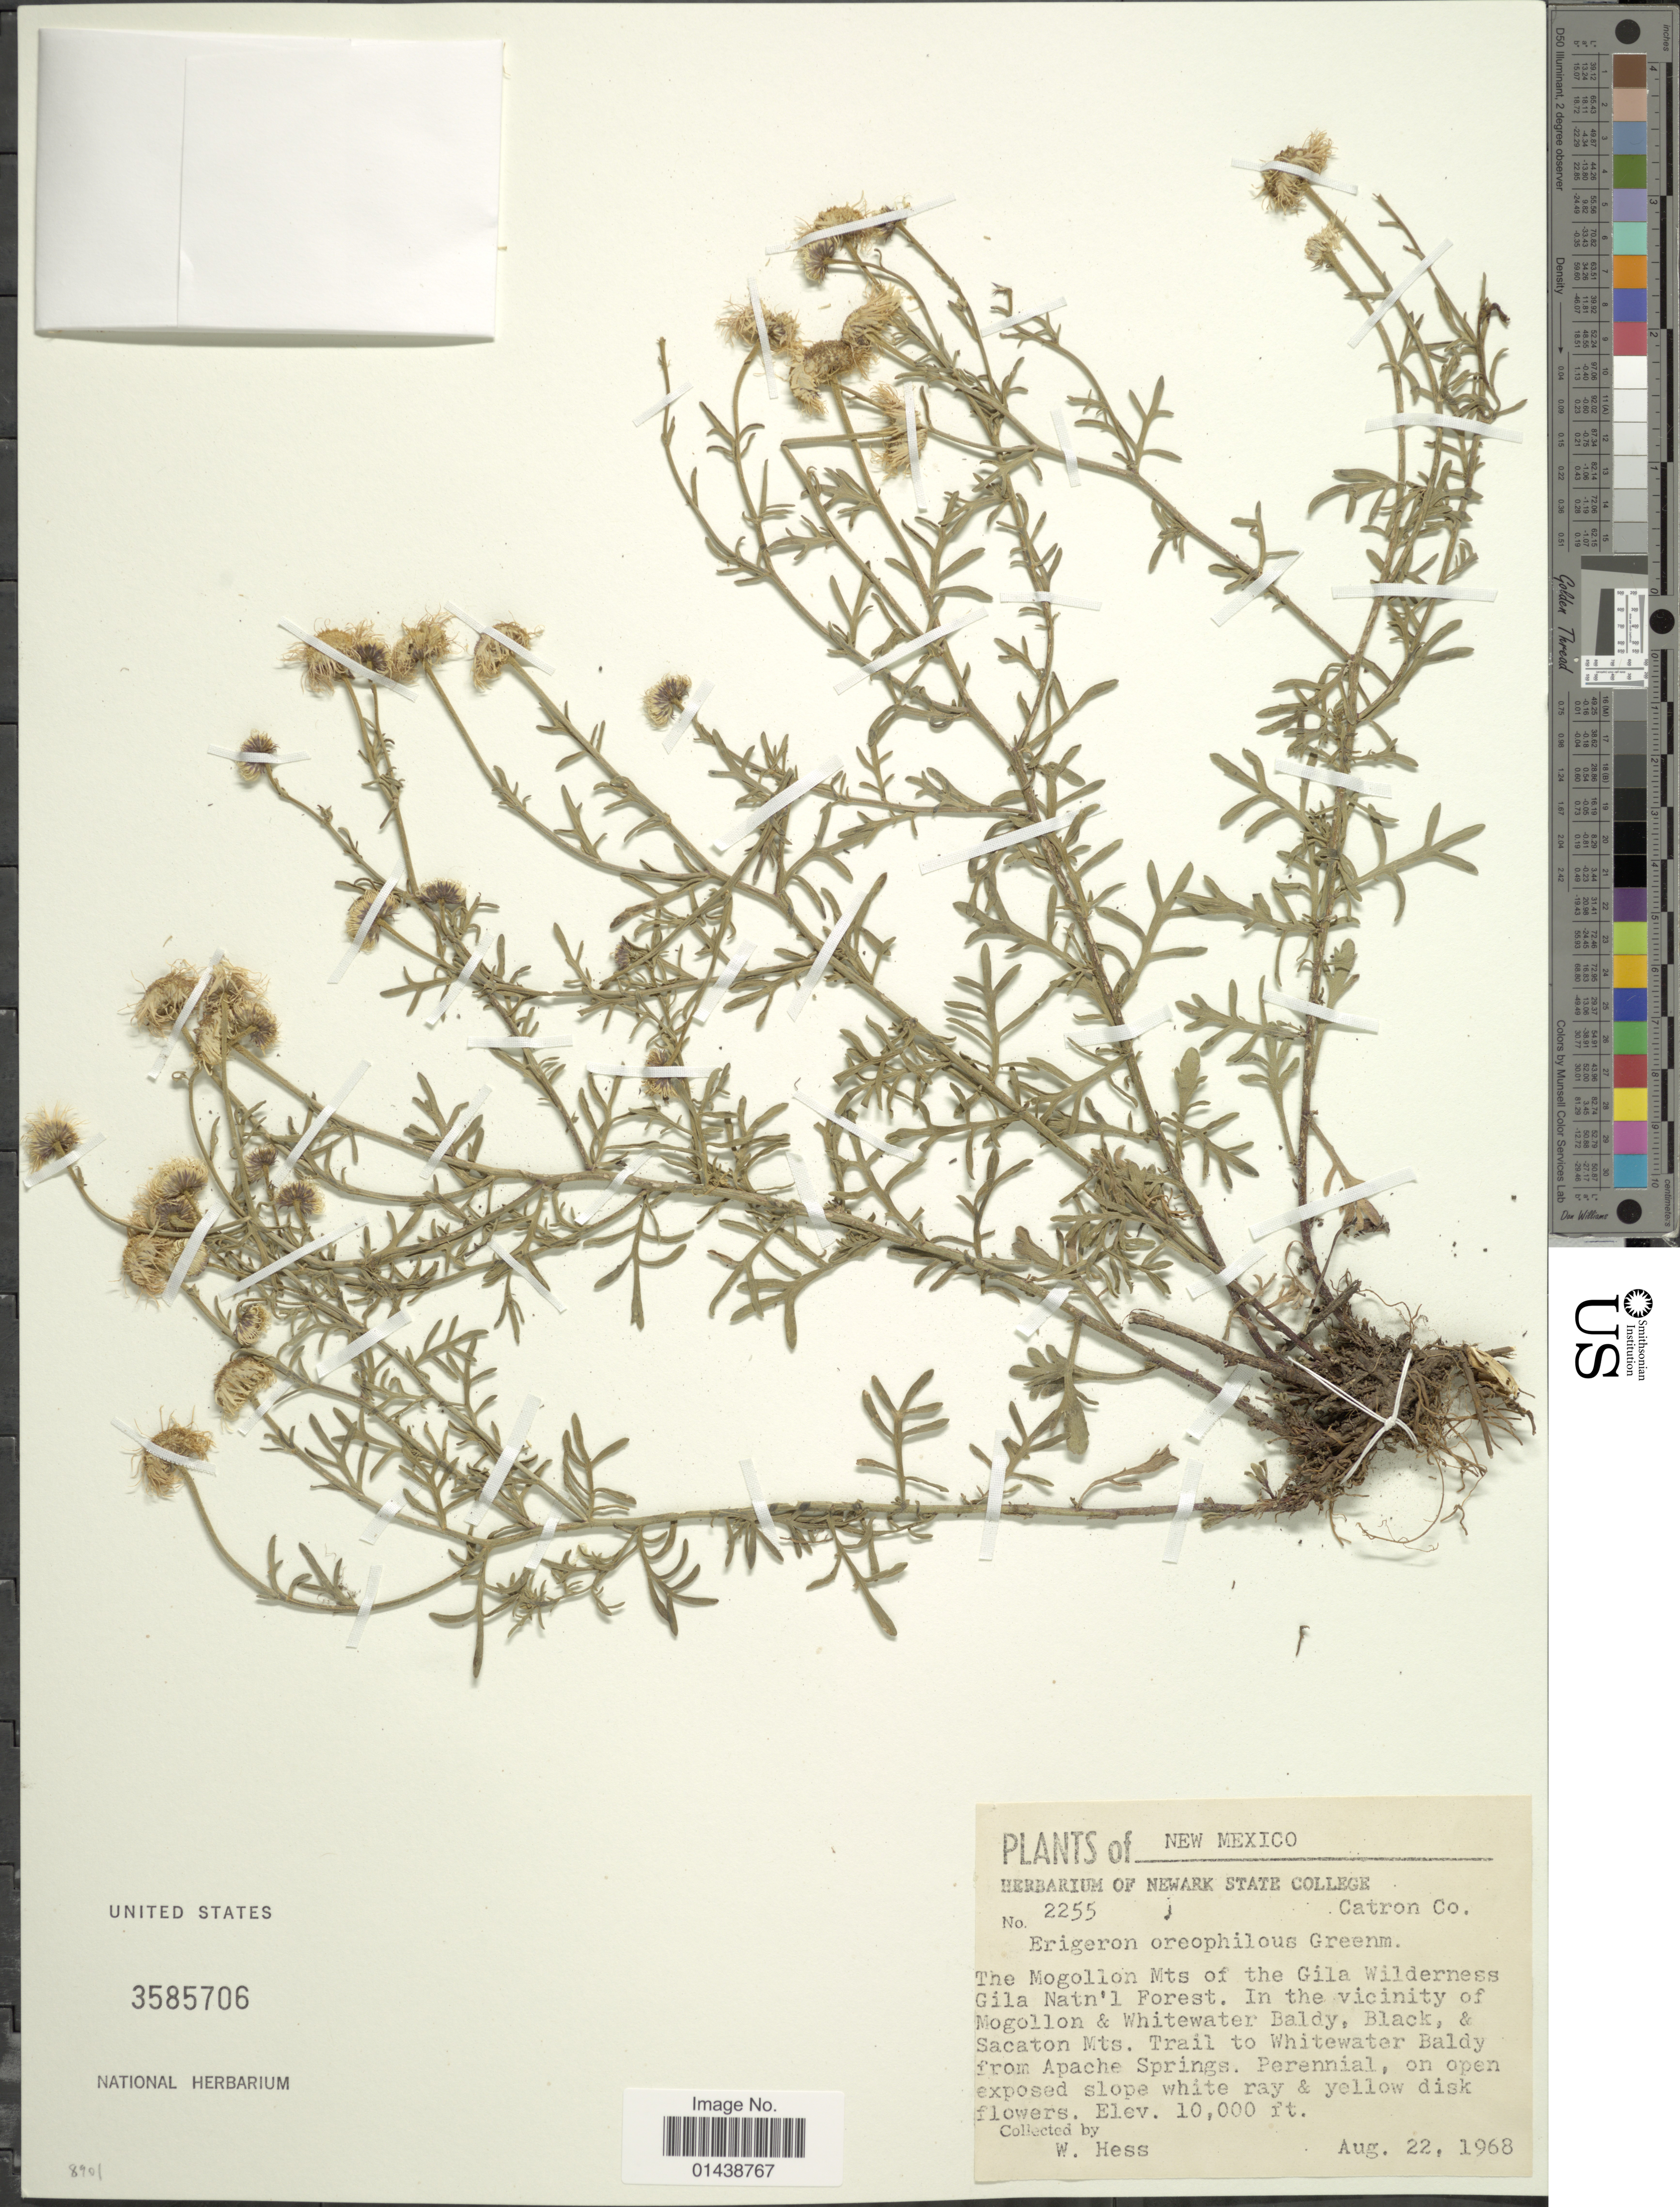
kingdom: Plantae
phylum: Tracheophyta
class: Magnoliopsida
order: Asterales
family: Asteraceae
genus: Erigeron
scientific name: Erigeron oreophilus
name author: Greenm.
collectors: W. Hess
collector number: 2255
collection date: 1968-08-22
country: United States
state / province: New Mexico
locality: The Mogollon Mts of the Gila Wilderness Gila Natn'l Forest. In the vicinity of Mogollon & Whitewater Baldy, Black, & Sacaton Mts. Trail to Whitewater Baldy from Apache Springs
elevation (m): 3048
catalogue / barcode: US 3585706